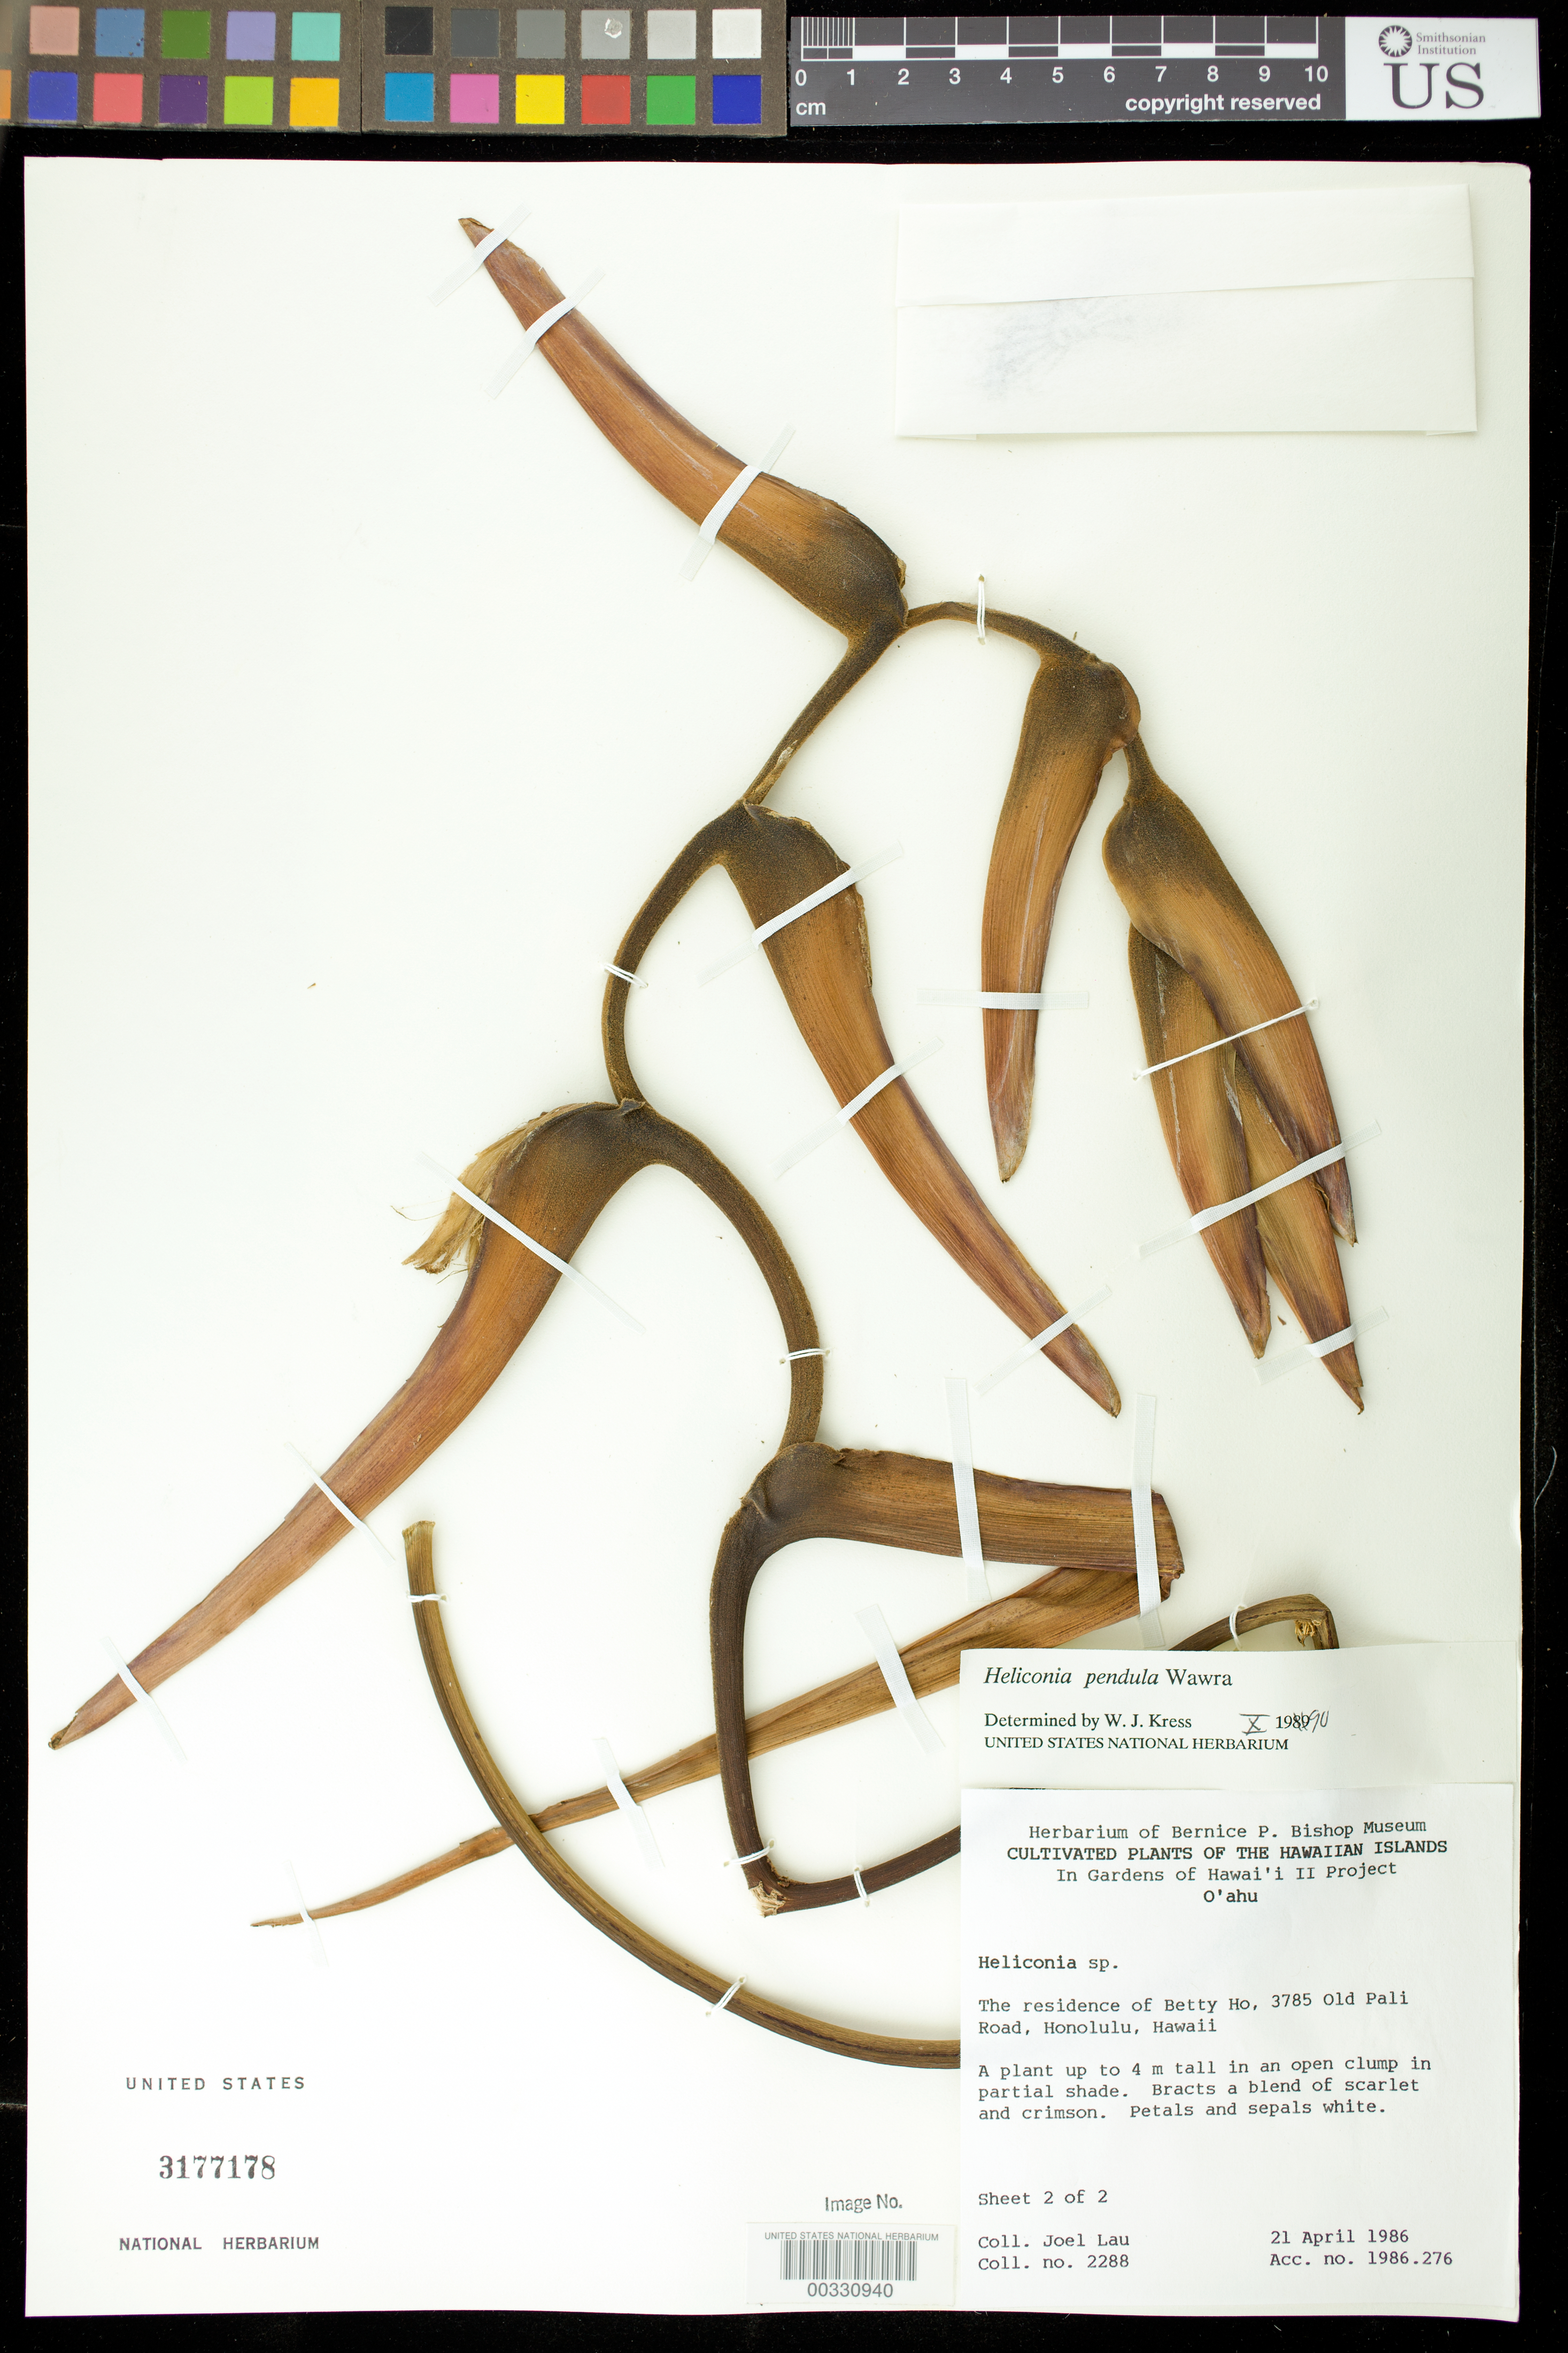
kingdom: Plantae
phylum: Tracheophyta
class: Liliopsida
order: Zingiberales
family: Heliconiaceae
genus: Heliconia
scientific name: Heliconia pendula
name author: Wawra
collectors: J. Lau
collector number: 2288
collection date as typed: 21 Apr 1986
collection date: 1986-04-21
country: United States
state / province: Florida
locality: Southern Florida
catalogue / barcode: US 3177178